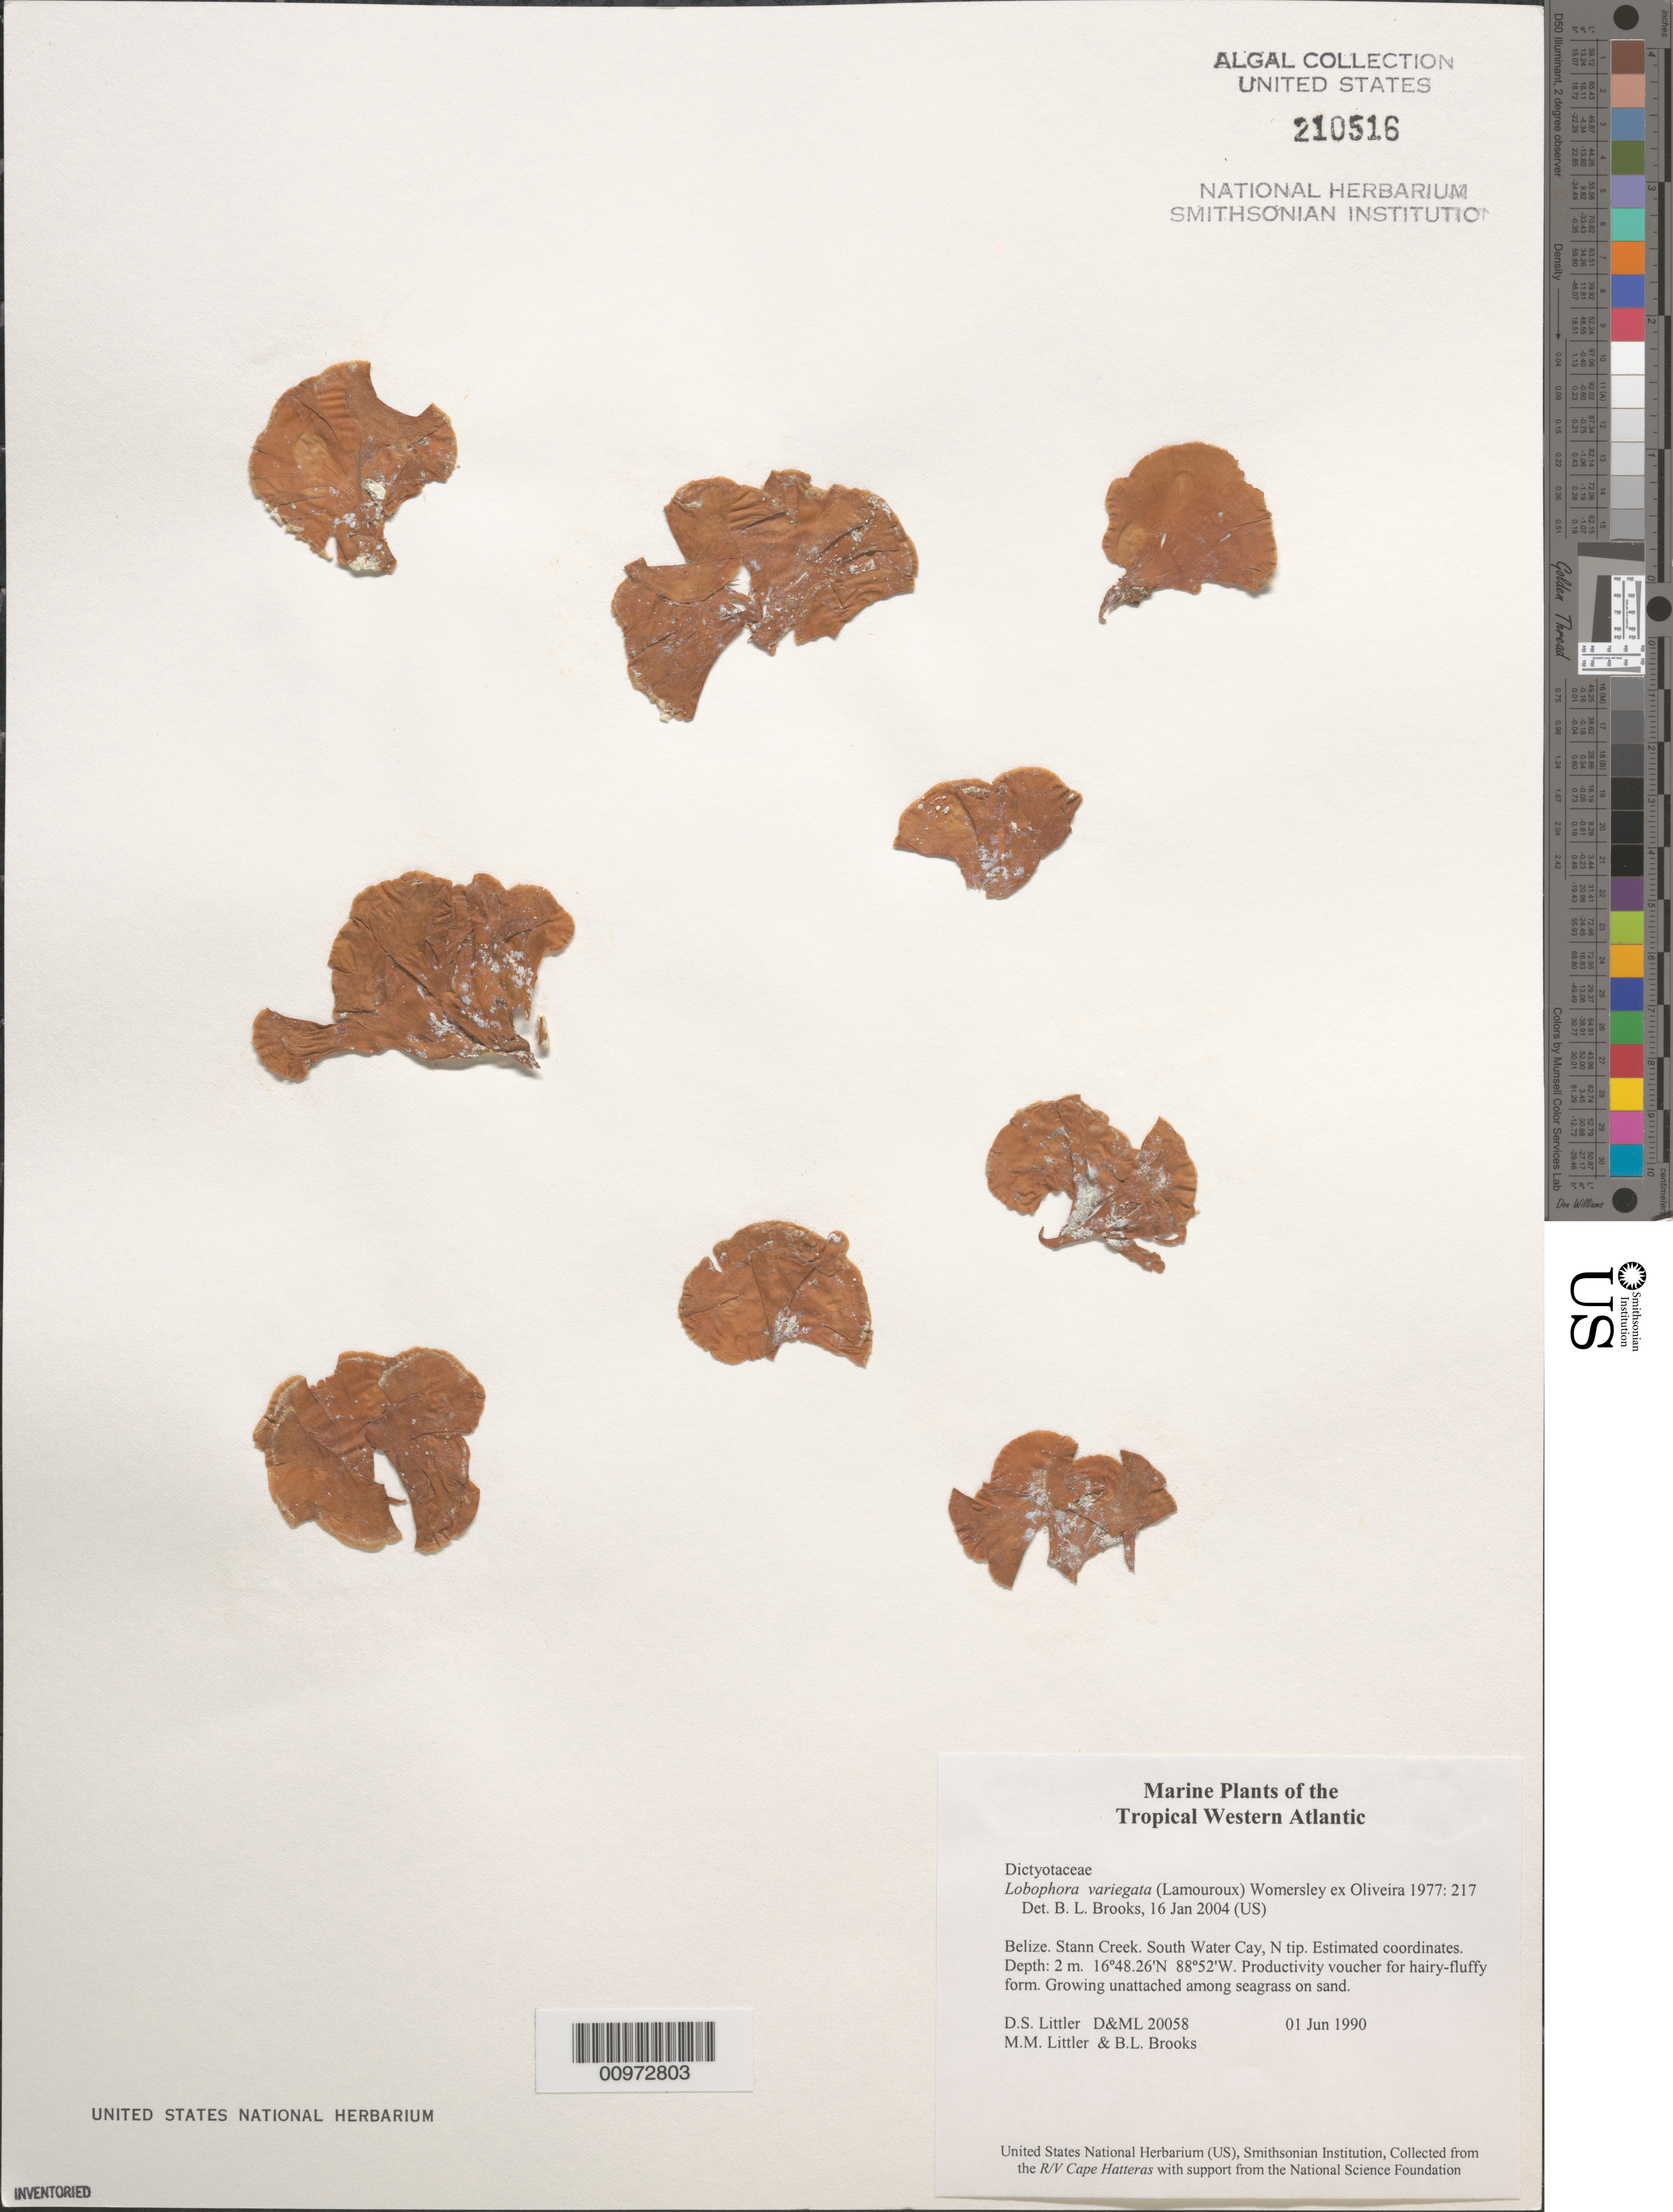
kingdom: Chromista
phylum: Ochrophyta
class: Phaeophyceae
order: Dictyotales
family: Dictyotaceae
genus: Lobophora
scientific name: Lobophora variegata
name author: (J.V.Lamouroux) Womersley & E.C. Oliveira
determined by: Brooks, B. L., (BOT), Smithsonian Institution - National Museum of Natural History (UNITED STATES)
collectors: D. S. Littler, M. M. Littler & B. Brooks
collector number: D&ML 20058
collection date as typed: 01 Jun 1990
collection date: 1990-06-01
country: Belize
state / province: Stann Creek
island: South Water Cay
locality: North tip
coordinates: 16 48.26'N, 88 52'W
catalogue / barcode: US 210516